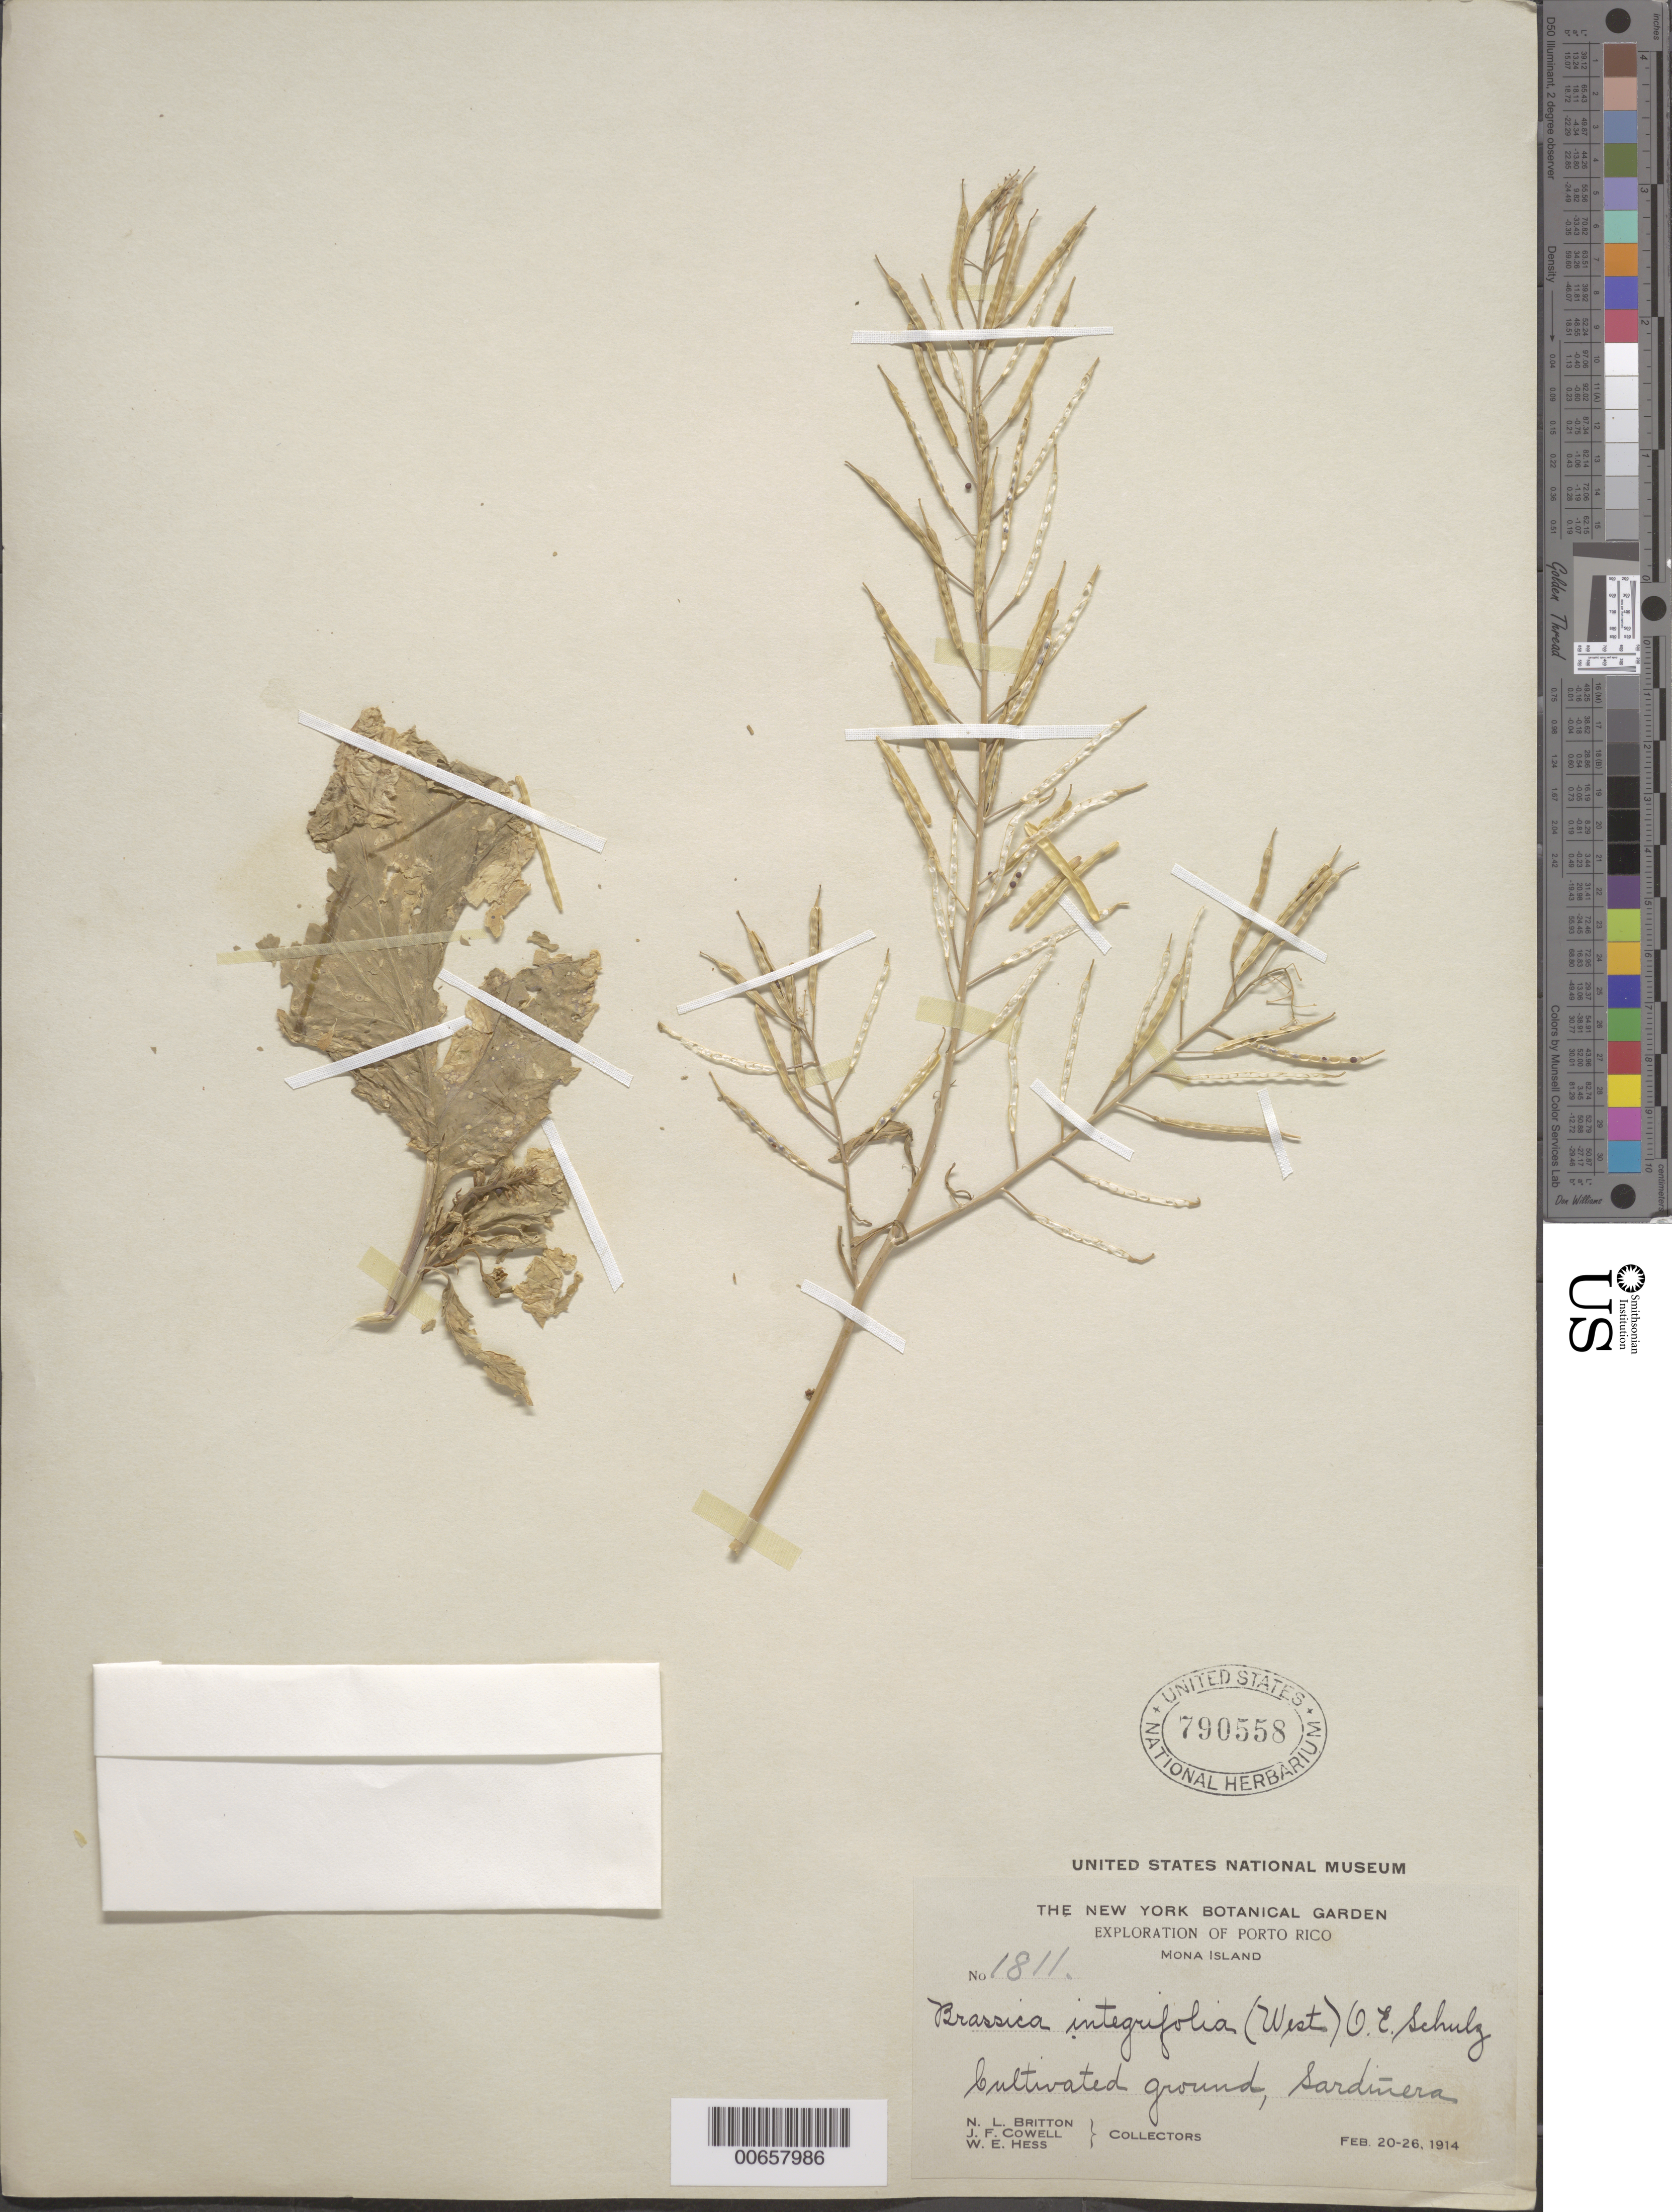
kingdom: Plantae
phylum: Tracheophyta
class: Magnoliopsida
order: Brassicales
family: Brassicaceae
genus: Brassica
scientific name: Brassica integrifolia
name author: (H. West) Rupr.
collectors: N. Britton, J. F. Cowell & W. Hess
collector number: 1811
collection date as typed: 20 Feb 1914 to 26 Feb 1914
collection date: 1914-02-20/1914-02-26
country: Puerto Rico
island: Mona Island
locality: Sardinera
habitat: Cultivated ground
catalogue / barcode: US 790558